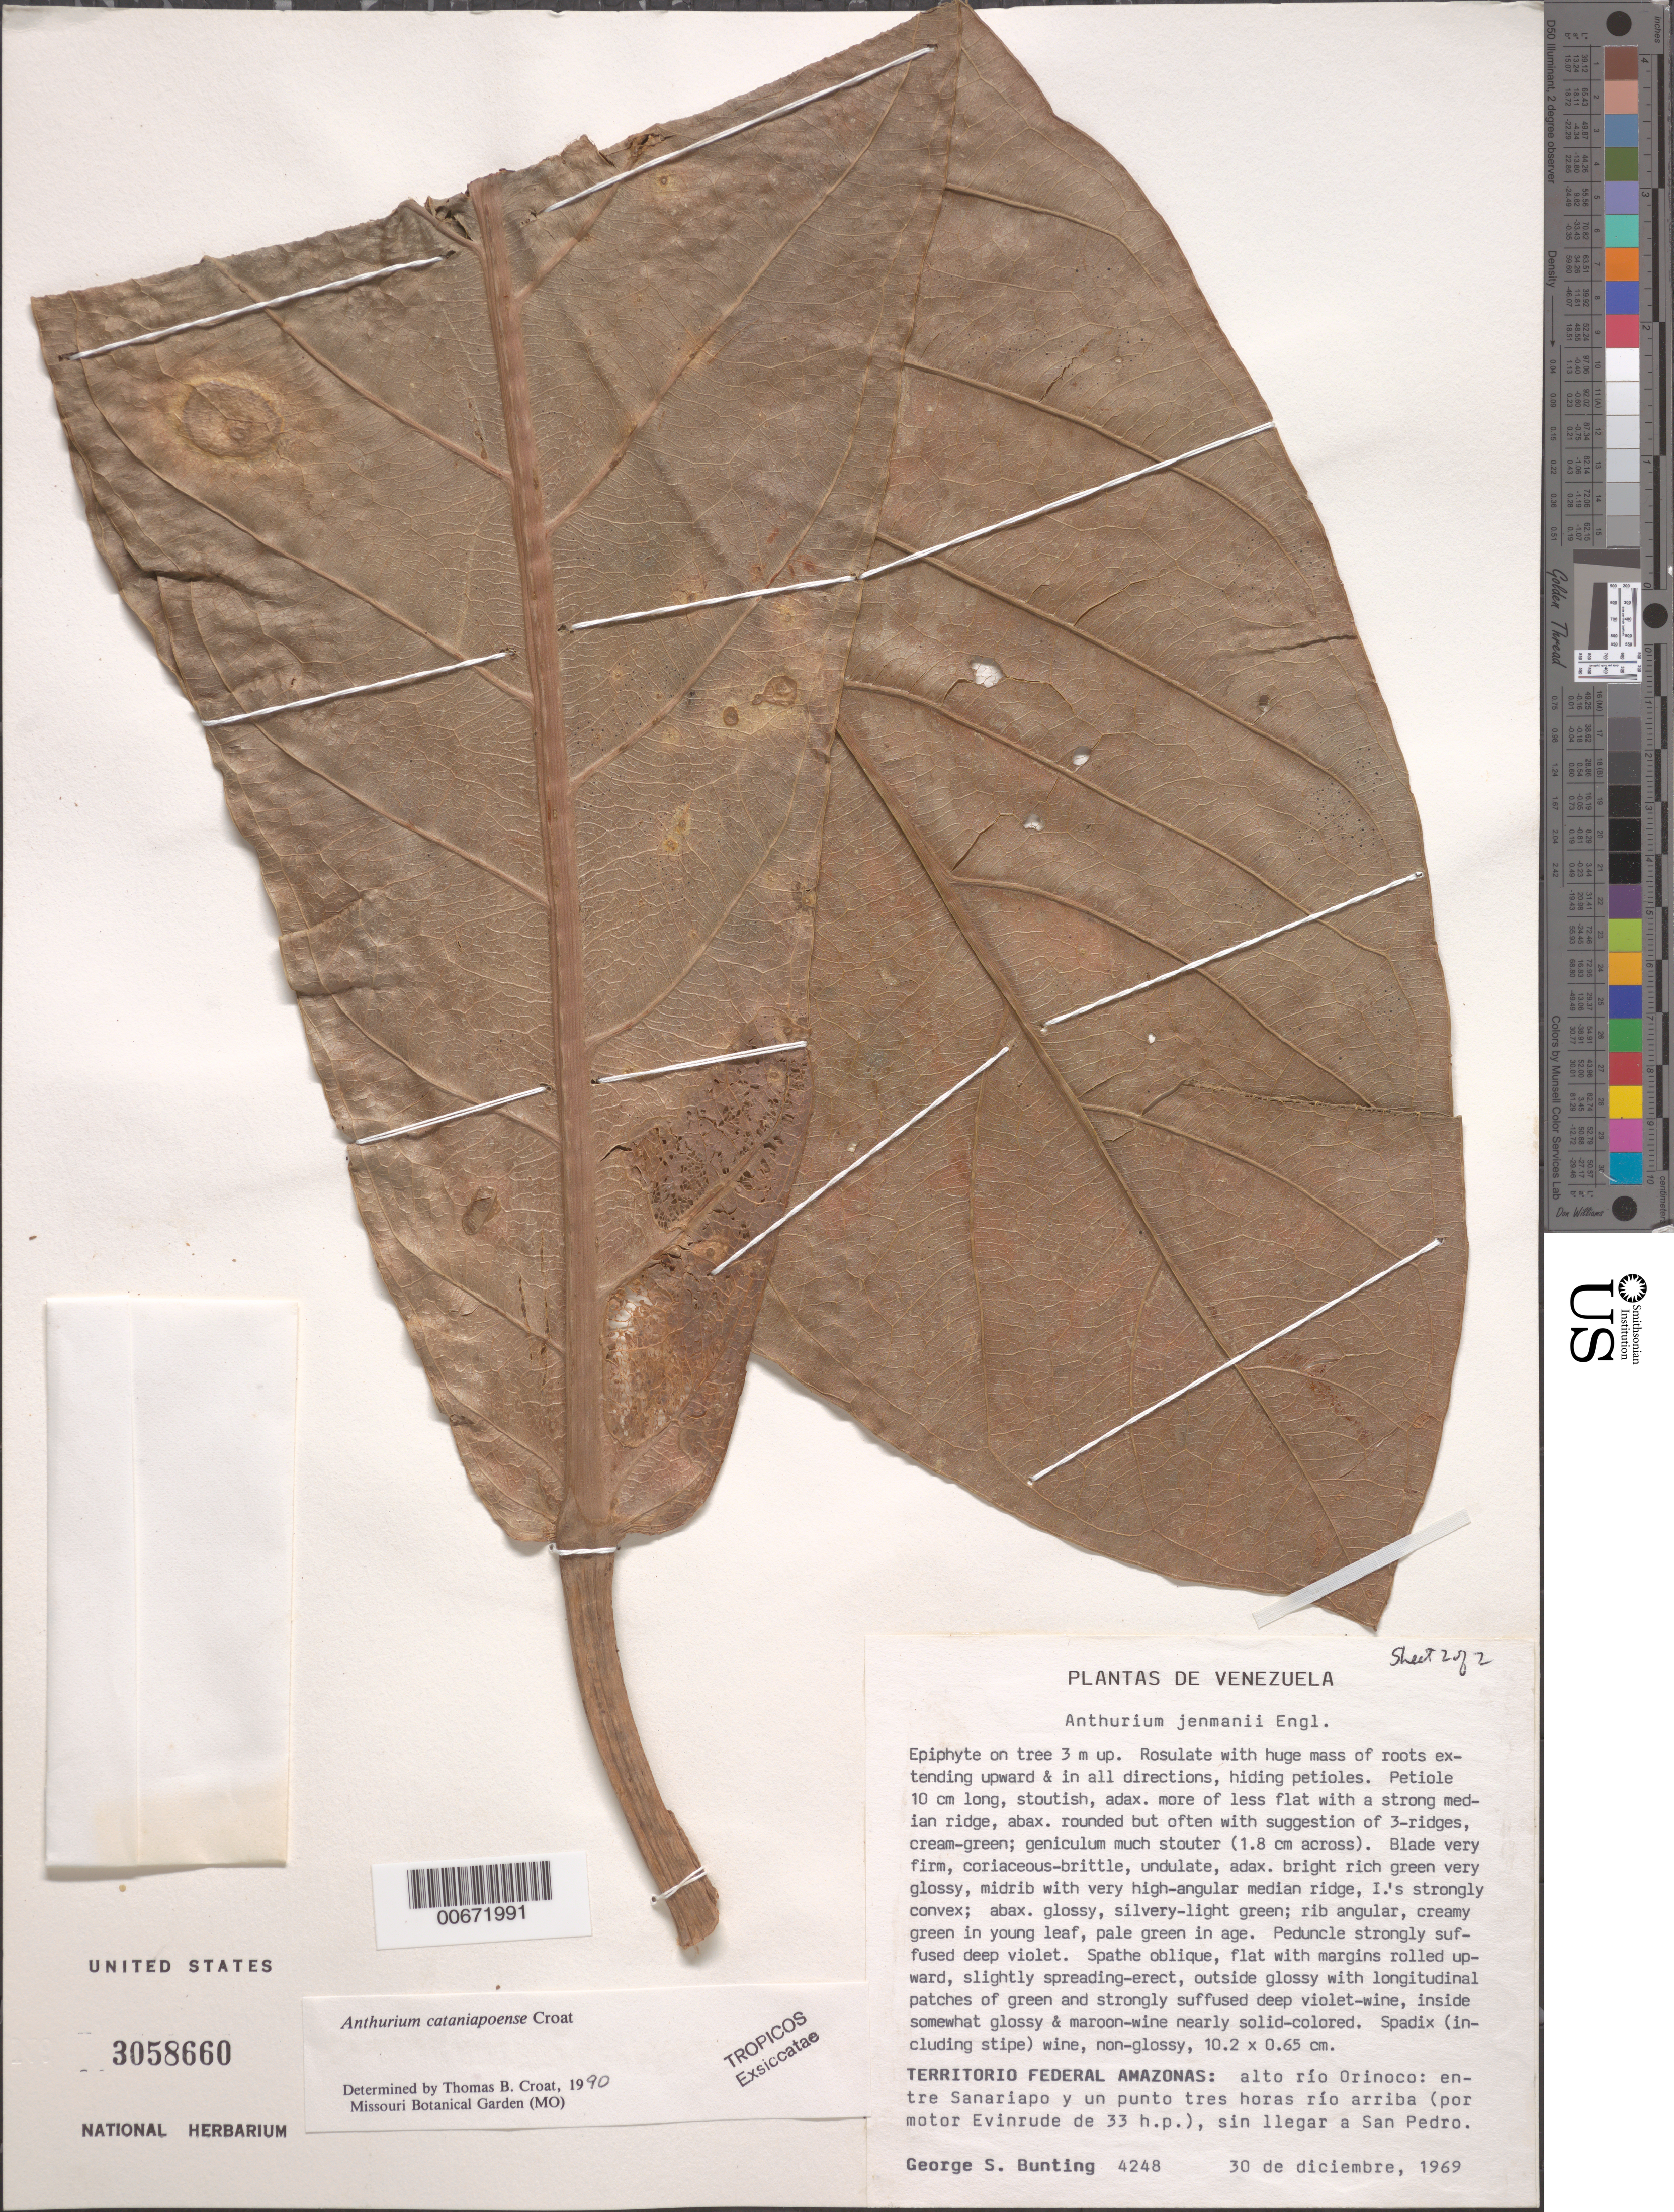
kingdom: Plantae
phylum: Tracheophyta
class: Liliopsida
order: Alismatales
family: Araceae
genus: Anthurium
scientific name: Anthurium cataniapoense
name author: Croat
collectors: G. S. Bunting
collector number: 4248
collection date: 1969-12-30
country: Venezuela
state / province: Amazonas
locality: Territorio Federal Amazonas: alto río Orinoco: entre Sanariapo y un punto tres horas río arriba (por motor Evinrude de 33 h. p.), sin llegar a San Pedro.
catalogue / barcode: US 3058660